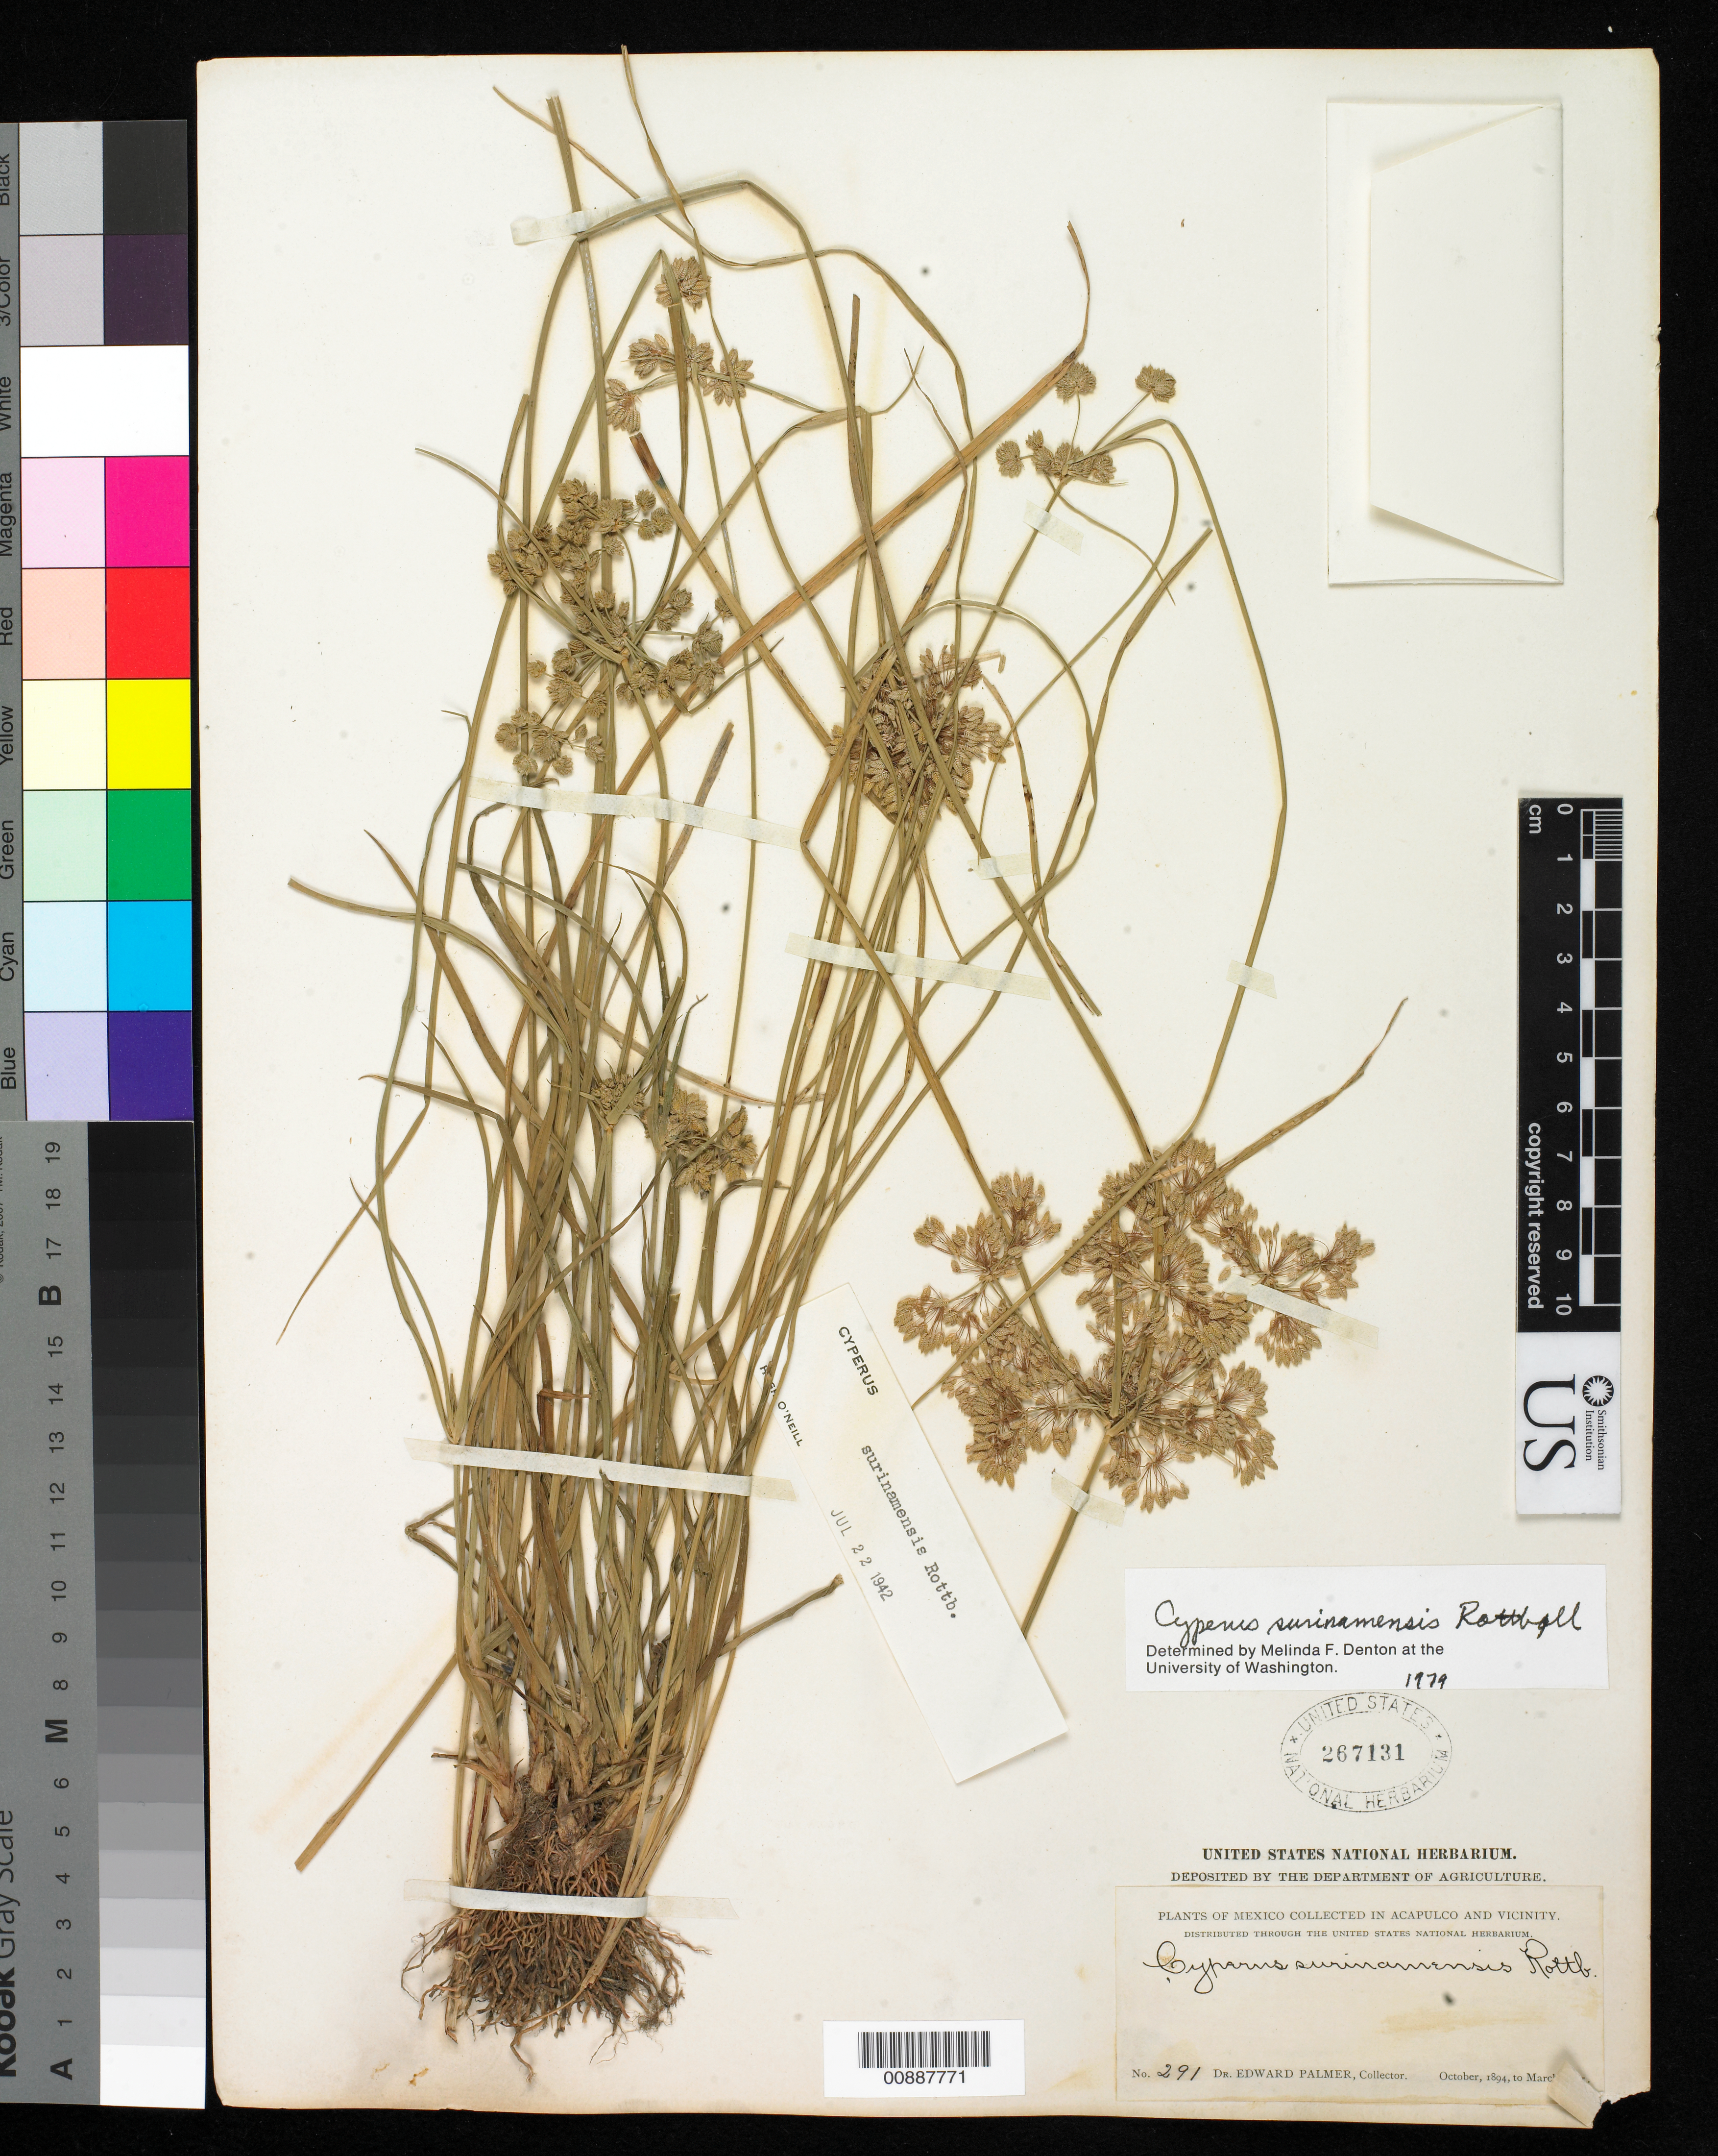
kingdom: Plantae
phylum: Tracheophyta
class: Liliopsida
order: Poales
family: Cyperaceae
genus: Cyperus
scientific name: Cyperus surinamensis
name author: Rottb.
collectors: E. Palmer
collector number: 291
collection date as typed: Oct 1894 to -- Mar 1895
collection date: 1894-10/1895-03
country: Mexico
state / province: Guerrero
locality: Acapulco, Guerrero and vicinity.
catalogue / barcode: US 267131